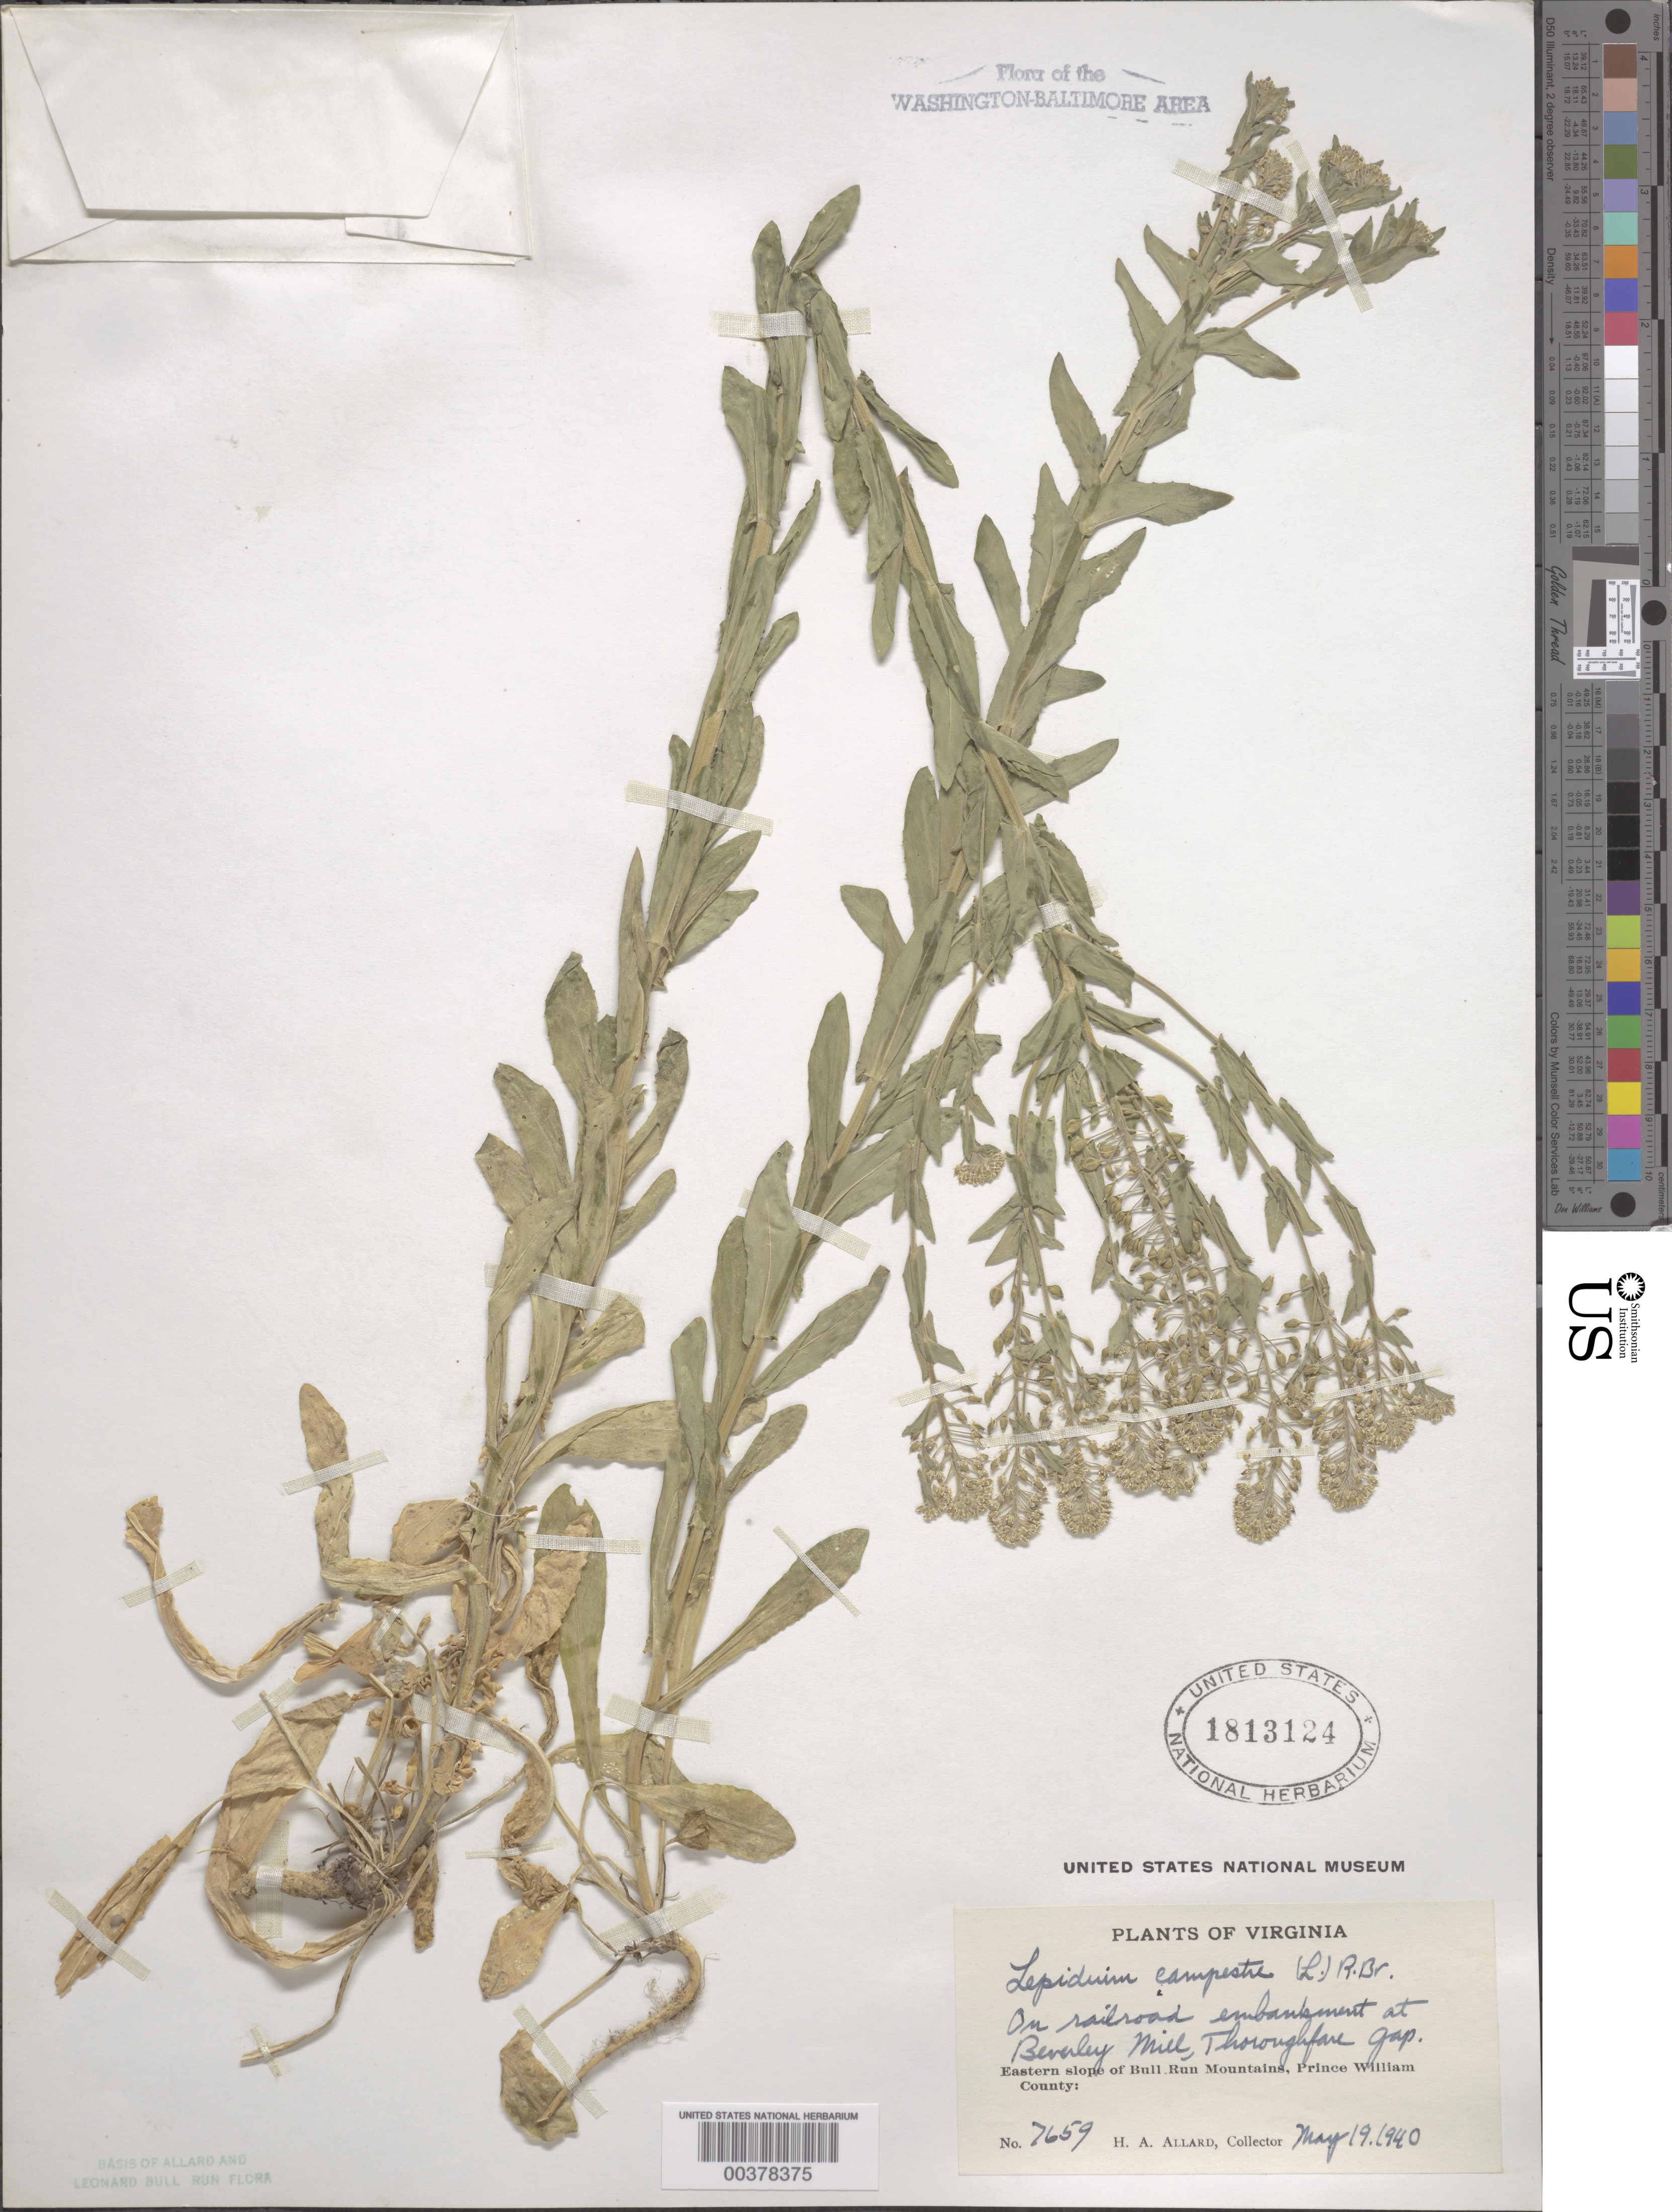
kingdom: Plantae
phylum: Tracheophyta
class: Magnoliopsida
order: Brassicales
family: Brassicaceae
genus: Lepidium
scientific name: Lepidium campestre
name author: (L.) W.T. Aiton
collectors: H. A. Allard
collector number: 7659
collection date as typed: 19 May 1940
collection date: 1940-05-19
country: United States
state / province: Virginia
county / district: Prince William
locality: Beverley Mill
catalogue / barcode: US 1813124